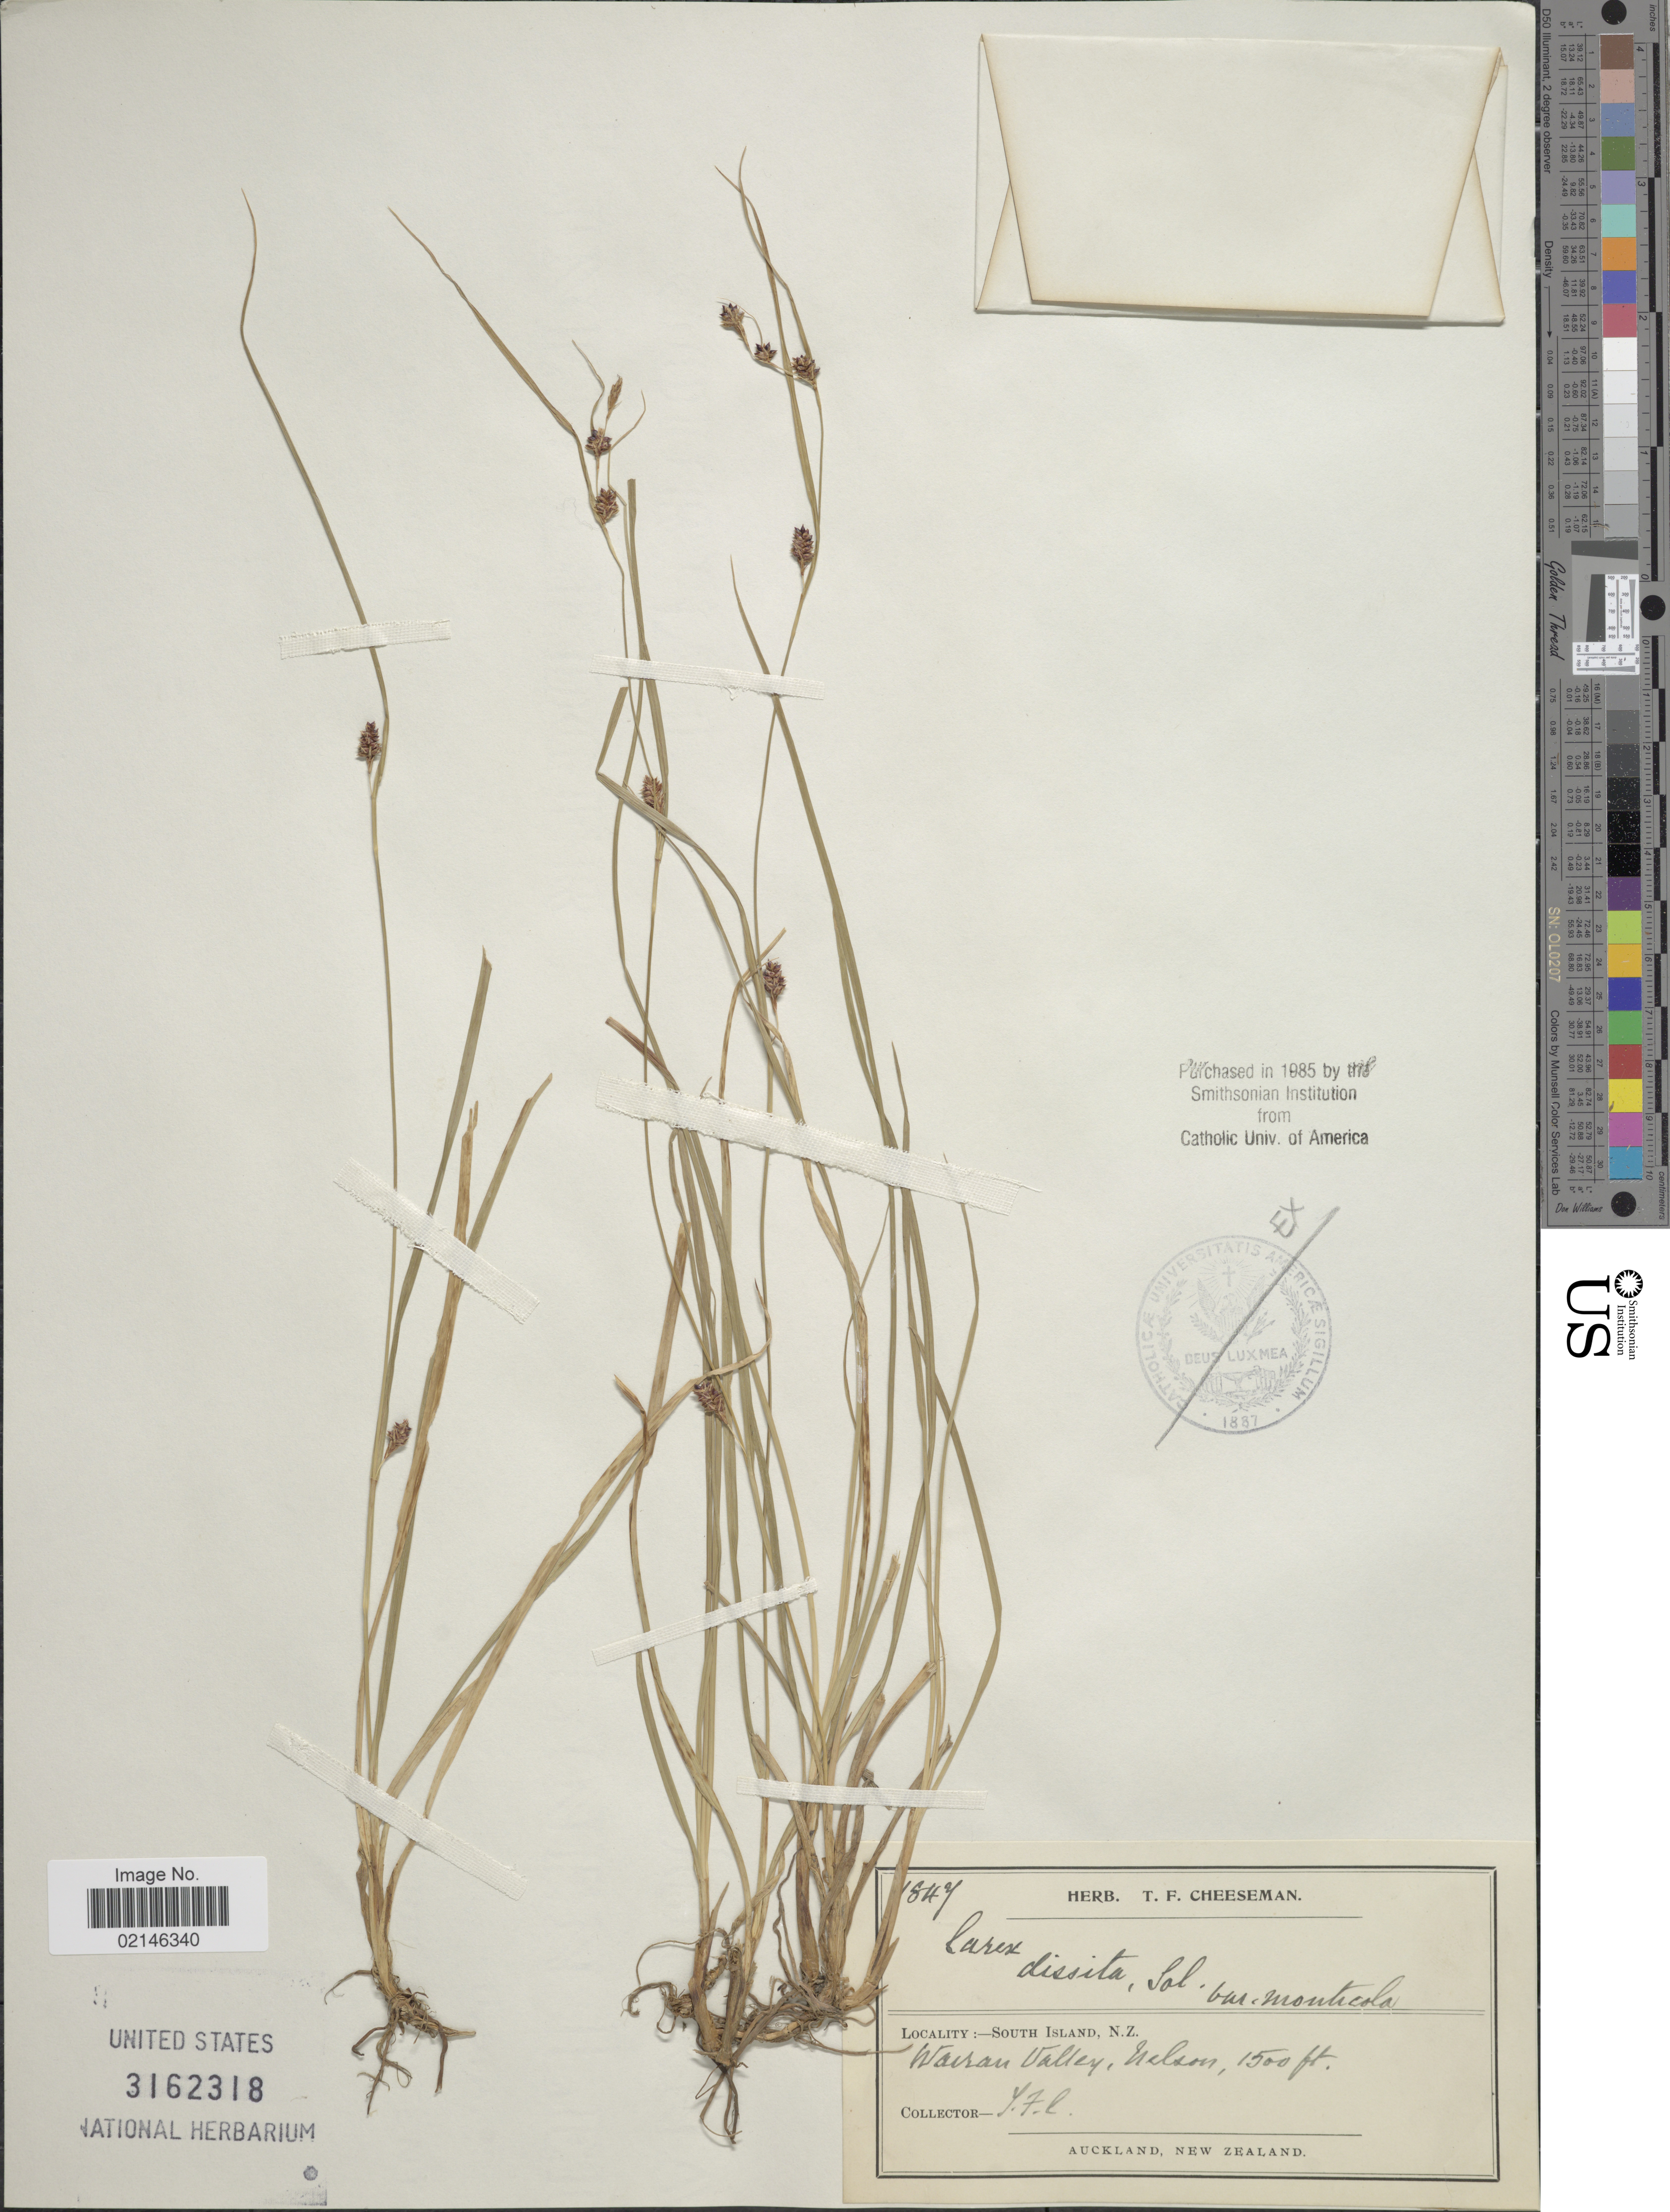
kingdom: Plantae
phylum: Tracheophyta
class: Liliopsida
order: Poales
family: Cyperaceae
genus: Carex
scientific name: Carex dissita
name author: Sol. ex Boott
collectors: T. F. Cheeseman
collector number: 1847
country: New Zealand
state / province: Nelson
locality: South Island. Wairan Valley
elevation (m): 457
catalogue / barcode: US 3162318